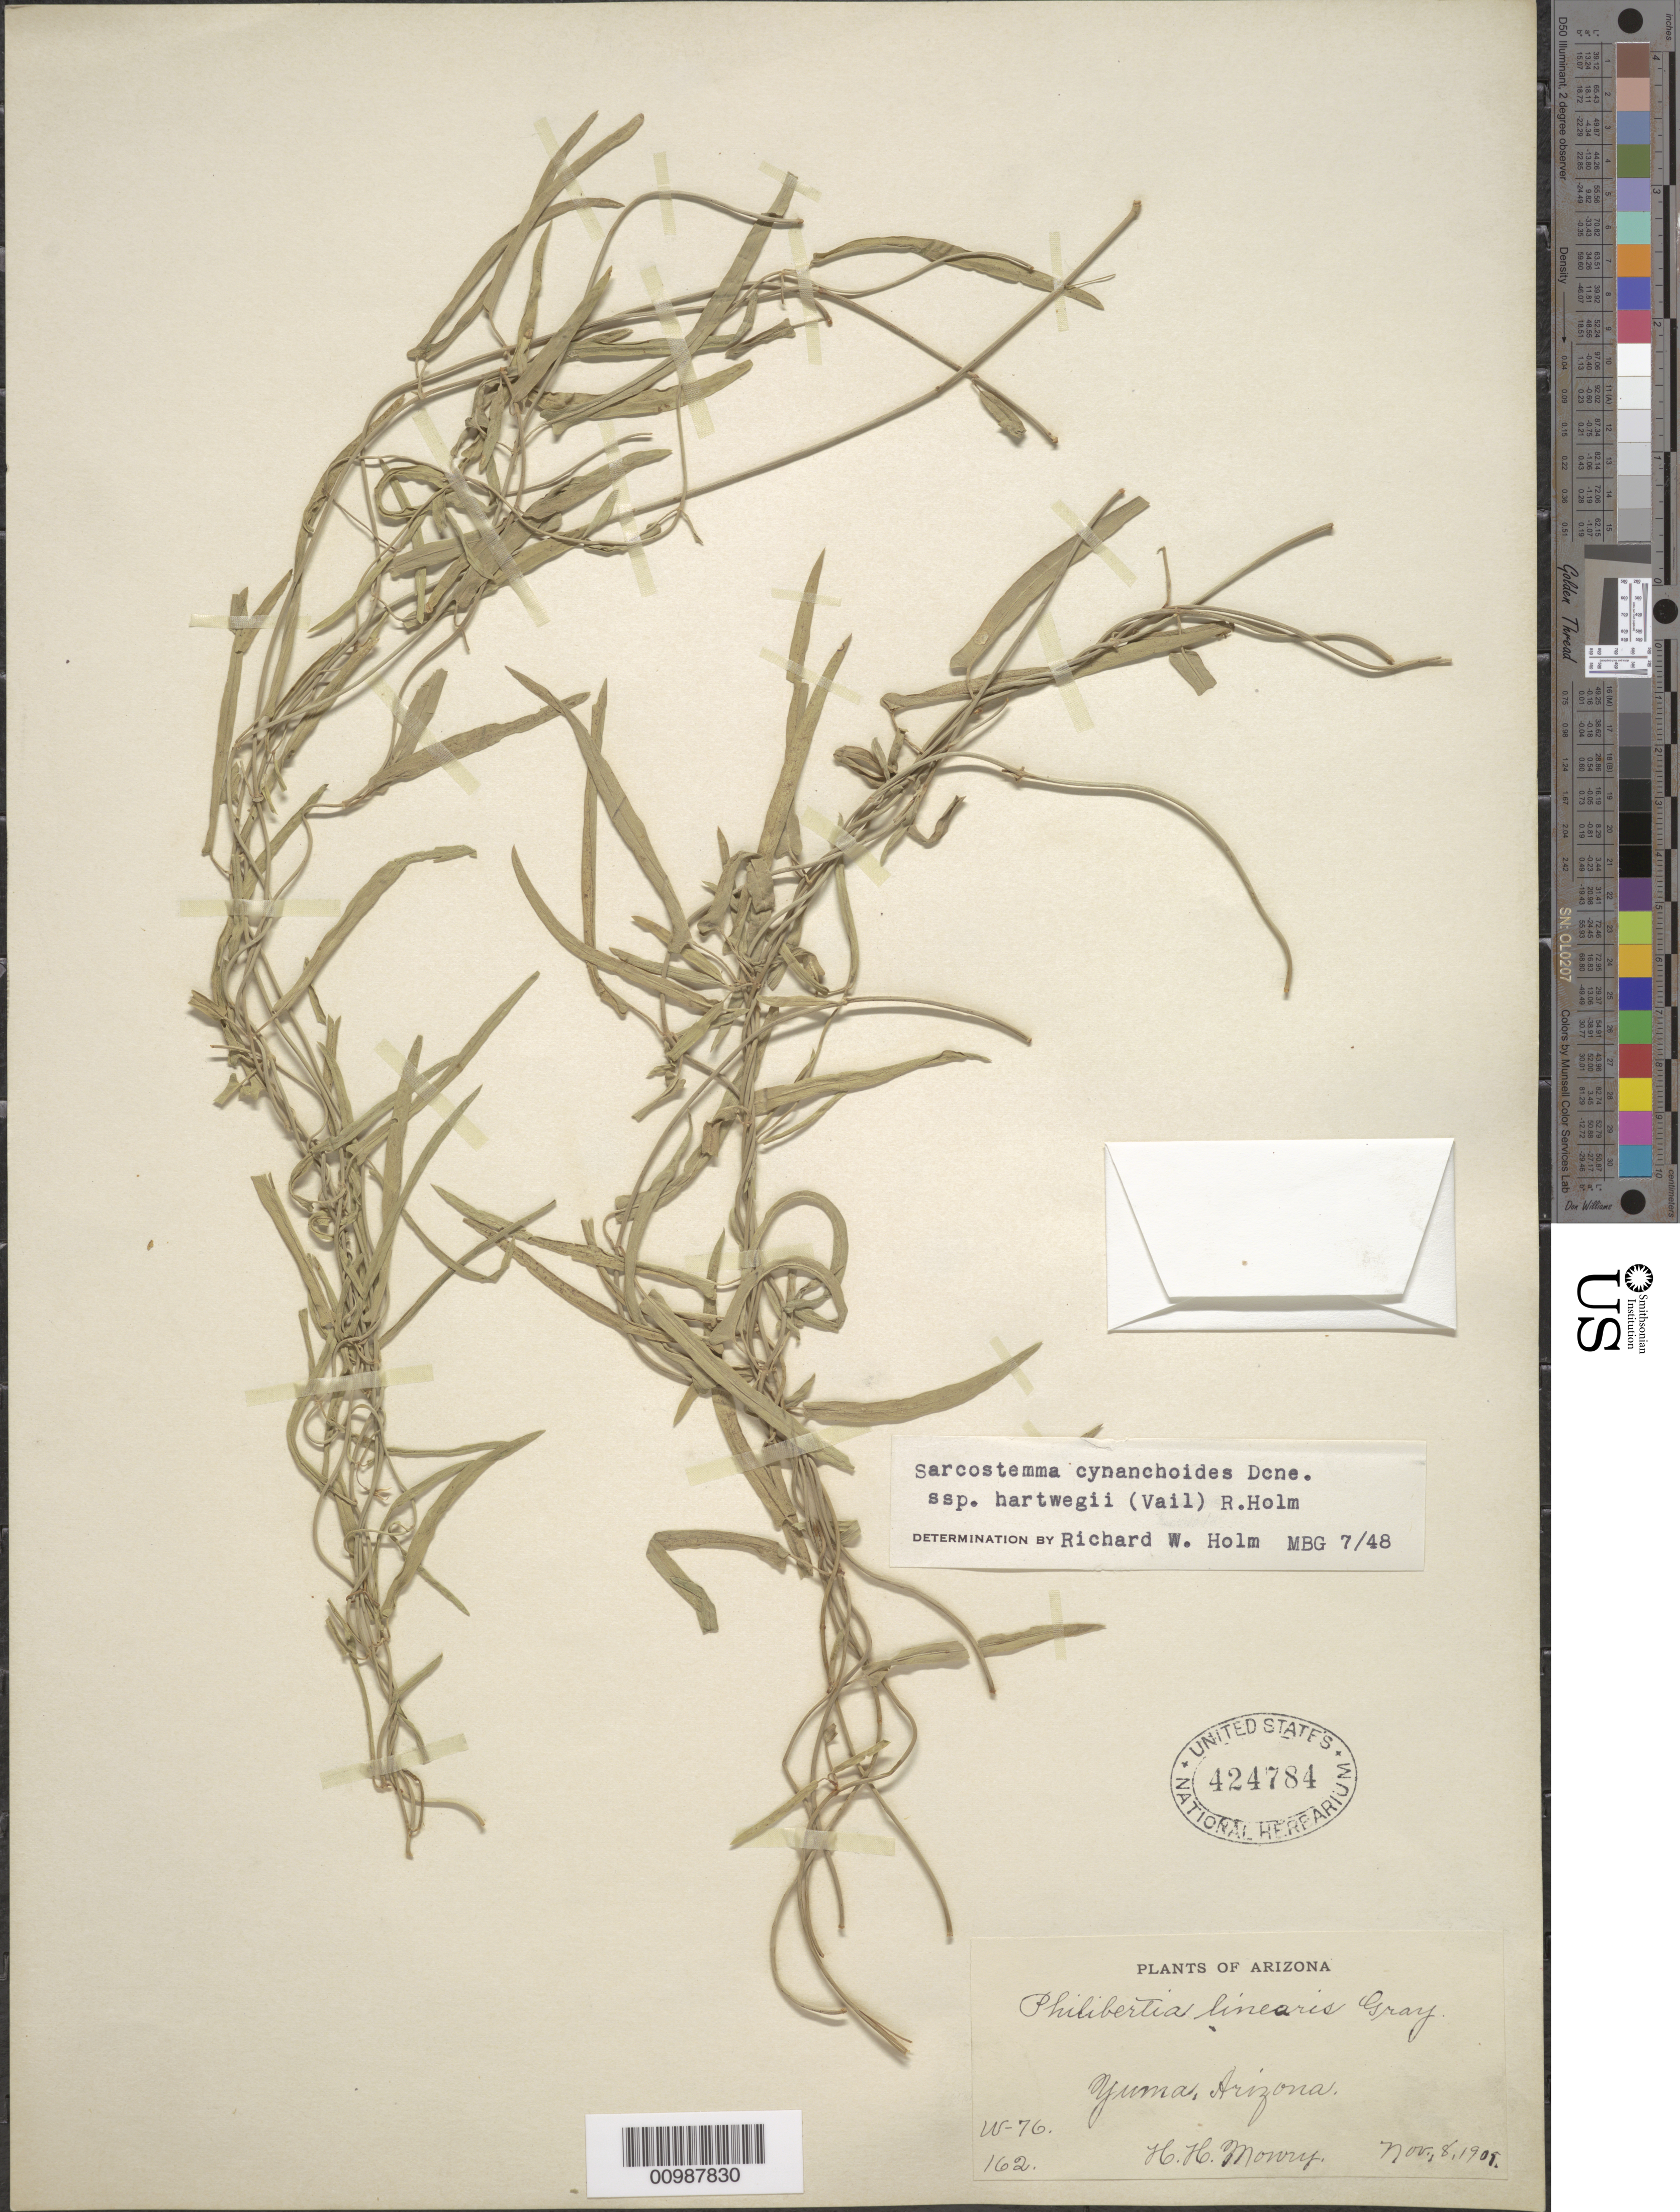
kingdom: Plantae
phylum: Tracheophyta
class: Magnoliopsida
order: Gentianales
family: Apocynaceae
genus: Sarcostemma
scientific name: Sarcostemma cynanchoides subsp. hartwegii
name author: (Vail) R.W. Holm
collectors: H. Mowry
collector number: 162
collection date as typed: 08 Nov 1909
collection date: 1909-11-08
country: United States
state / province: Arizona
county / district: Yuma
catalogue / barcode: US 424784